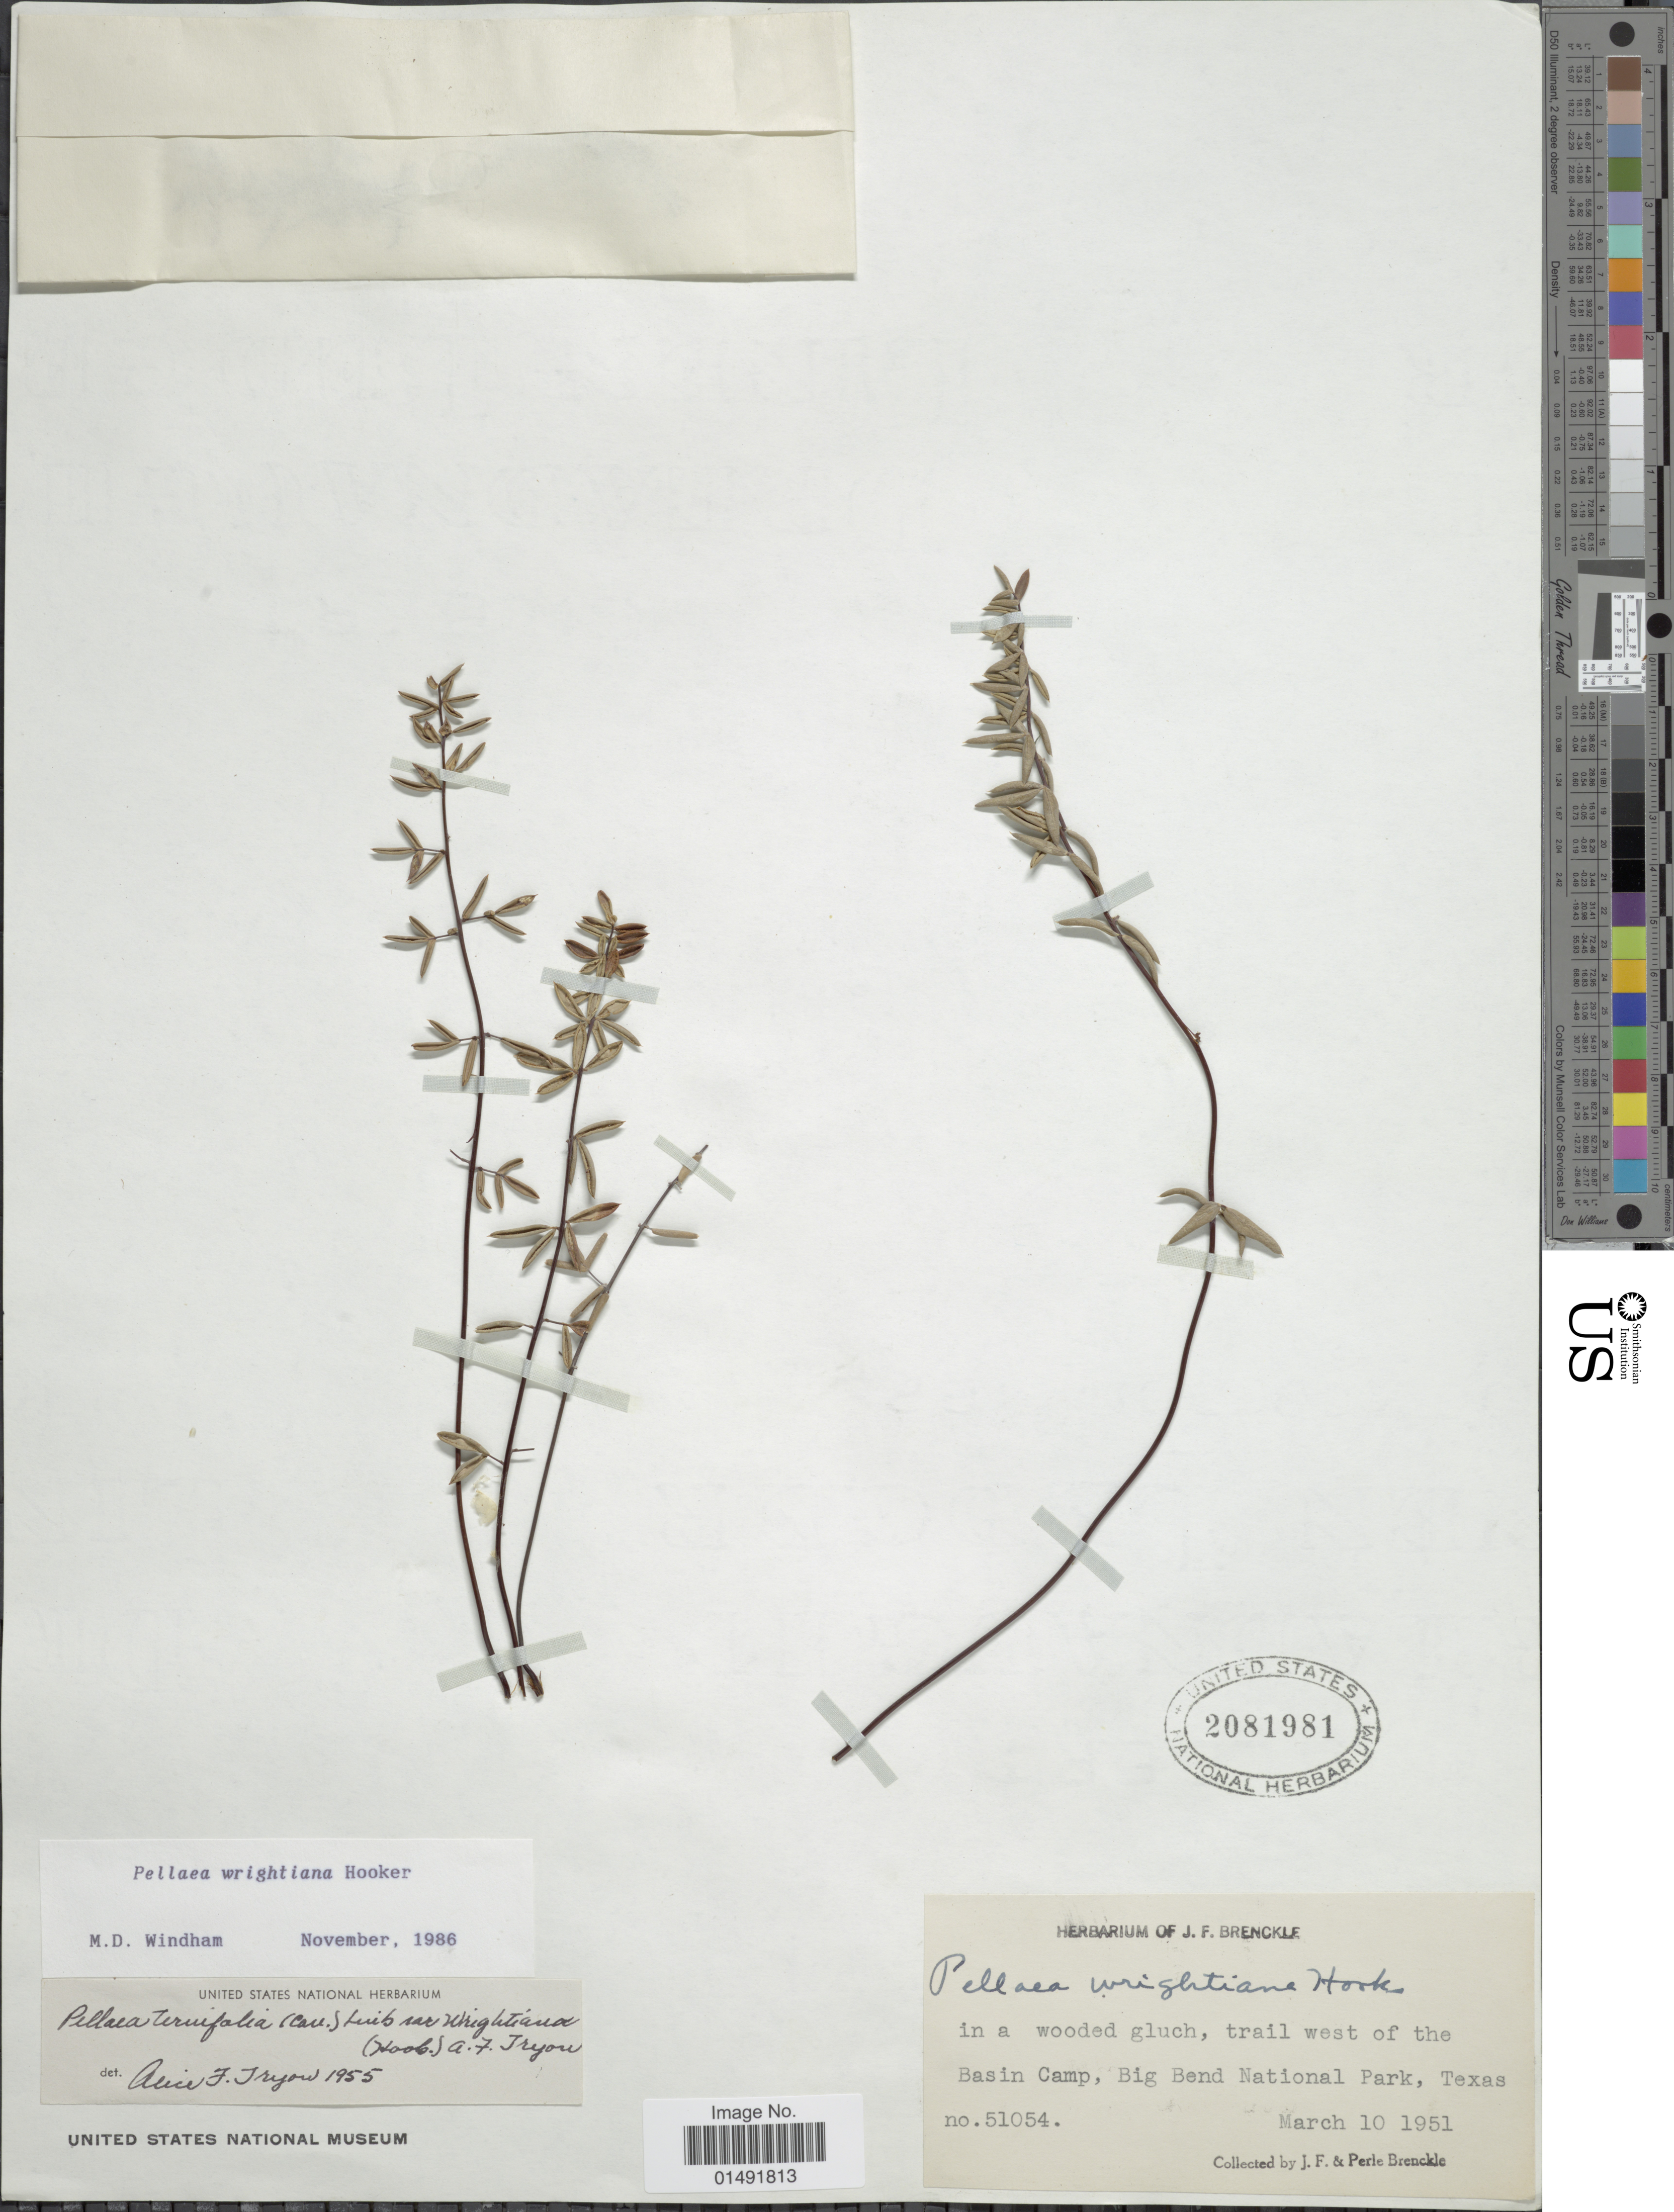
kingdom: Plantae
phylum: Tracheophyta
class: Polypodiopsida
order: Polypodiales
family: Pteridaceae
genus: Pellaea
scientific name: Pellaea wrightiana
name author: Hook.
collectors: J. Brenckle & P. Brenckle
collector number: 51054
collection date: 1951-03-10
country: United States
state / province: Texas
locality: In a wooded gluch, trail west of the Basin Camp, Big Bend National Park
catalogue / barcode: US 2081981